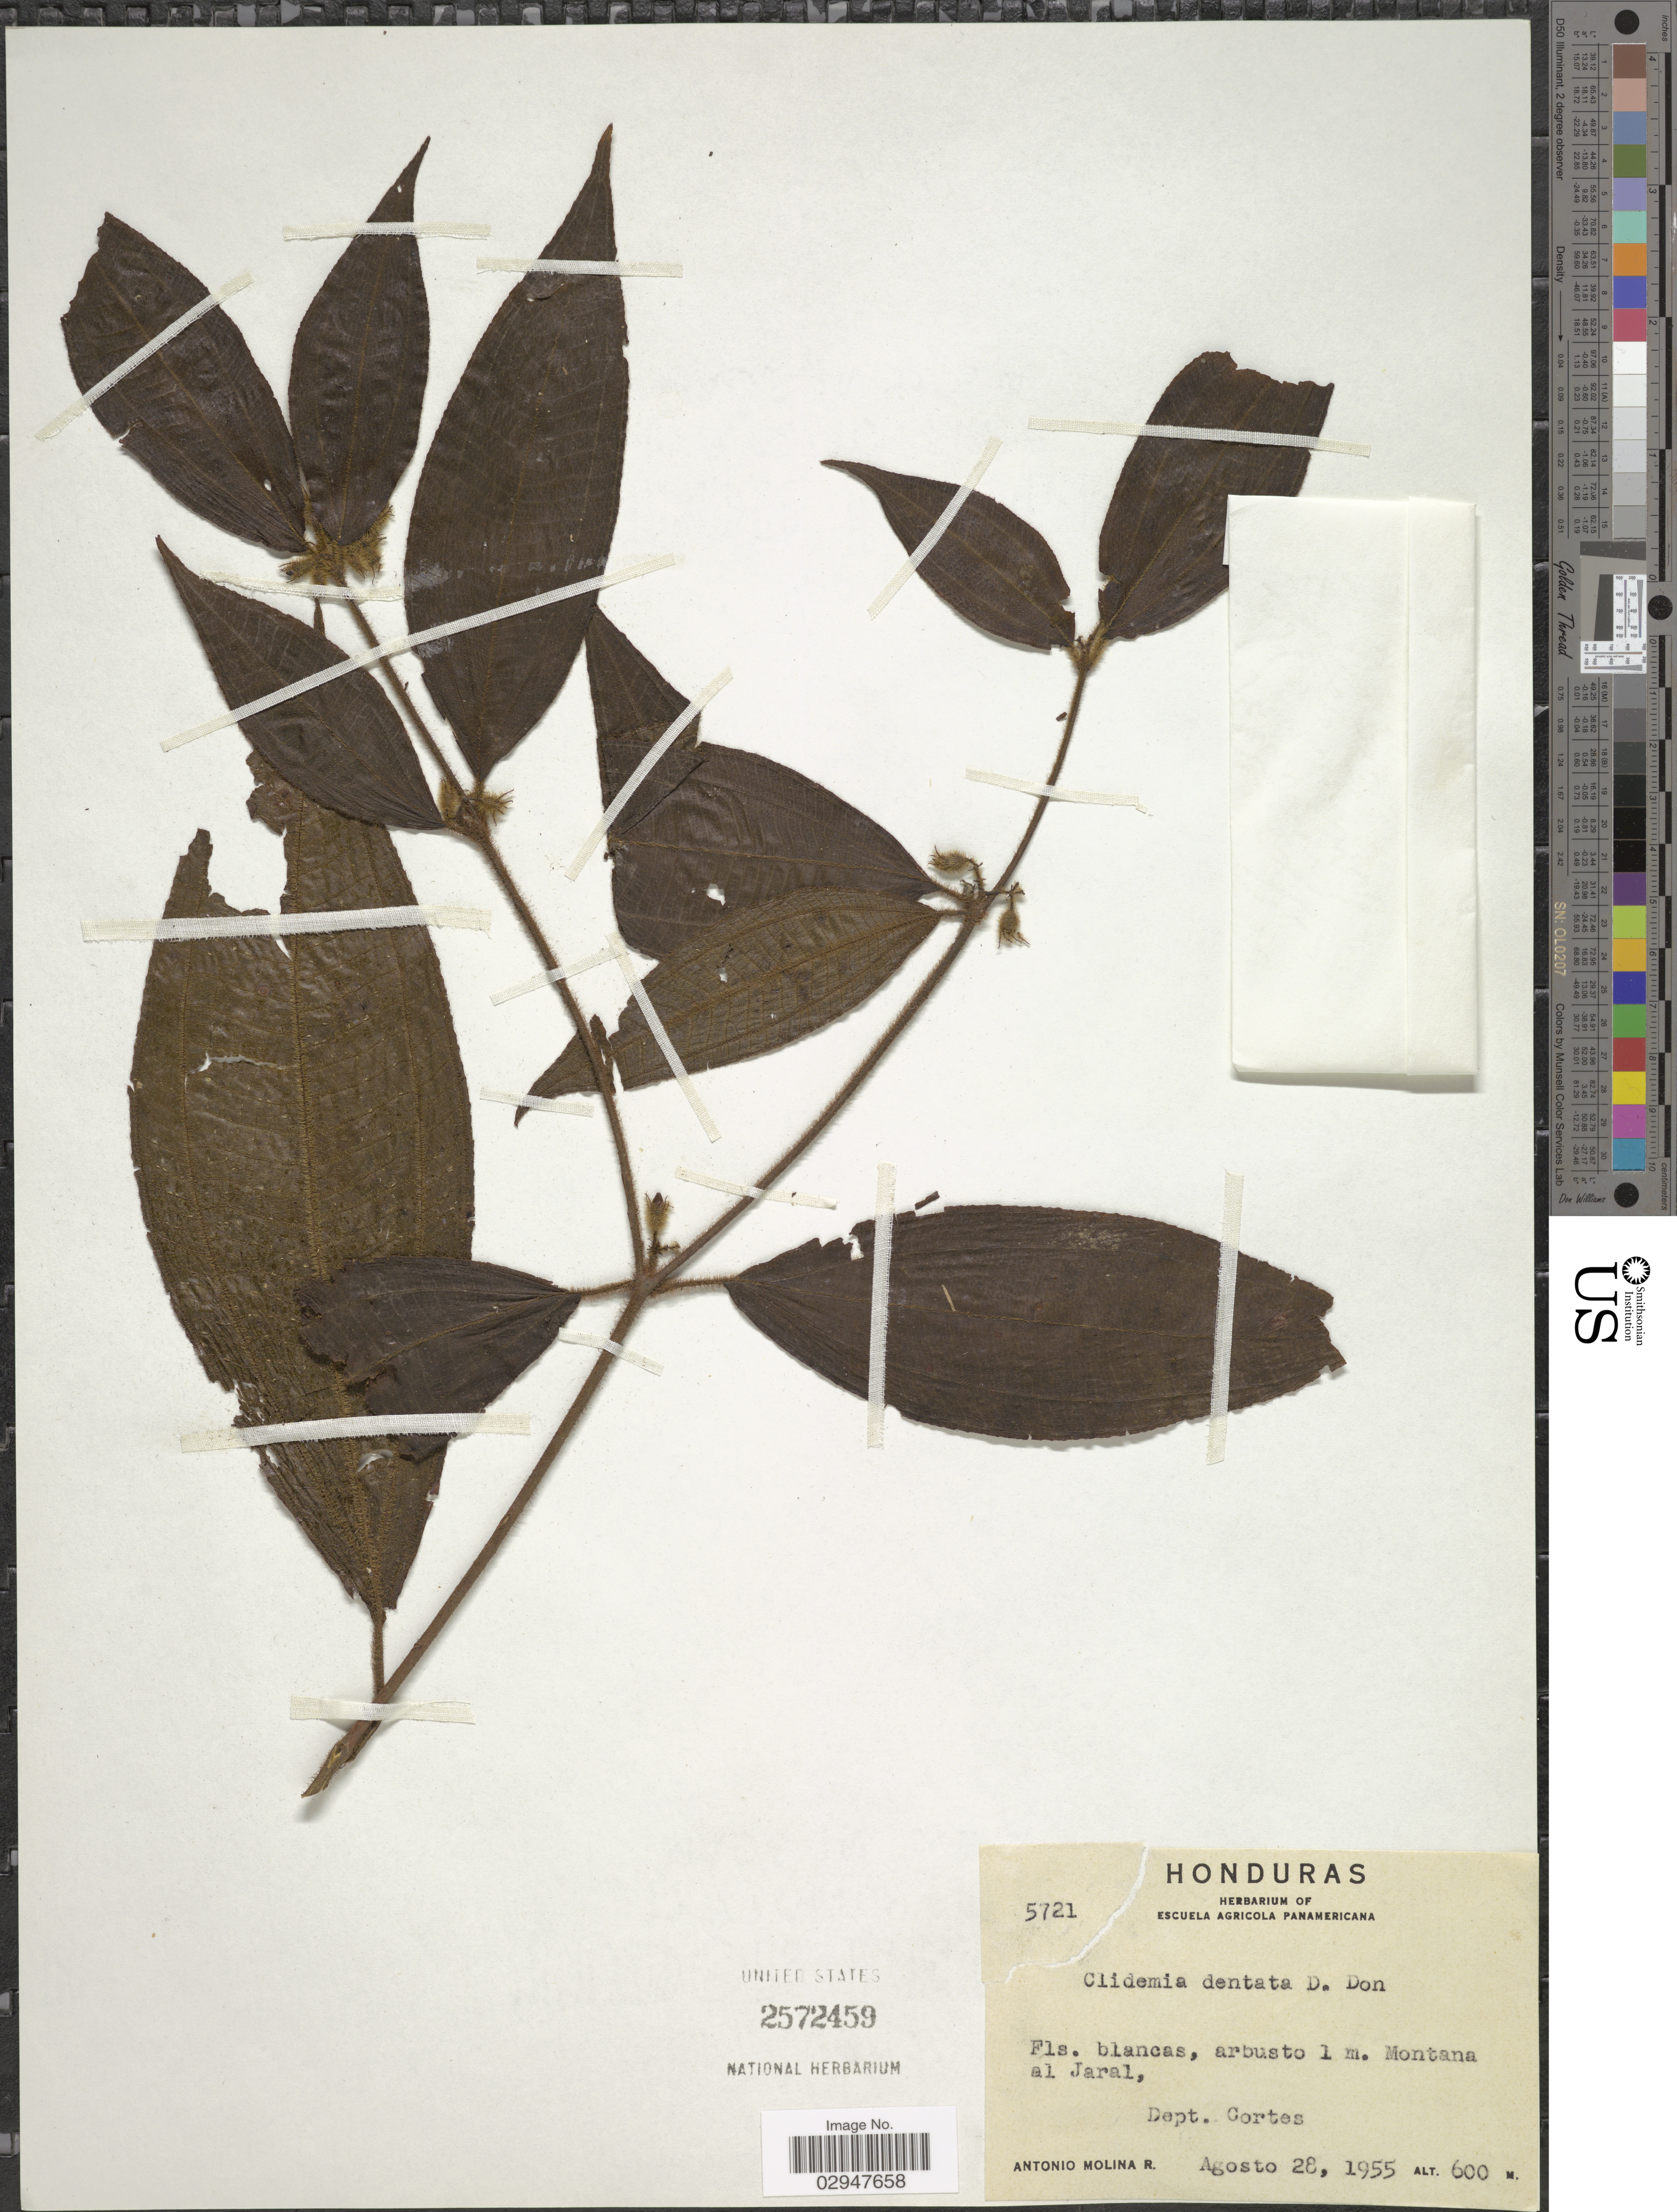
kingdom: Plantae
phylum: Tracheophyta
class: Magnoliopsida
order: Myrtales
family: Melastomataceae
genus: Clidemia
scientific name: Clidemia dentata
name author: D. Don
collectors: A. Molina R.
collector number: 5721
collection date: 1955-08-28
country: Honduras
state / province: Cortés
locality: Montana al Jaral, Dept. Cortes.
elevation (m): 600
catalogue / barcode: US 2572459